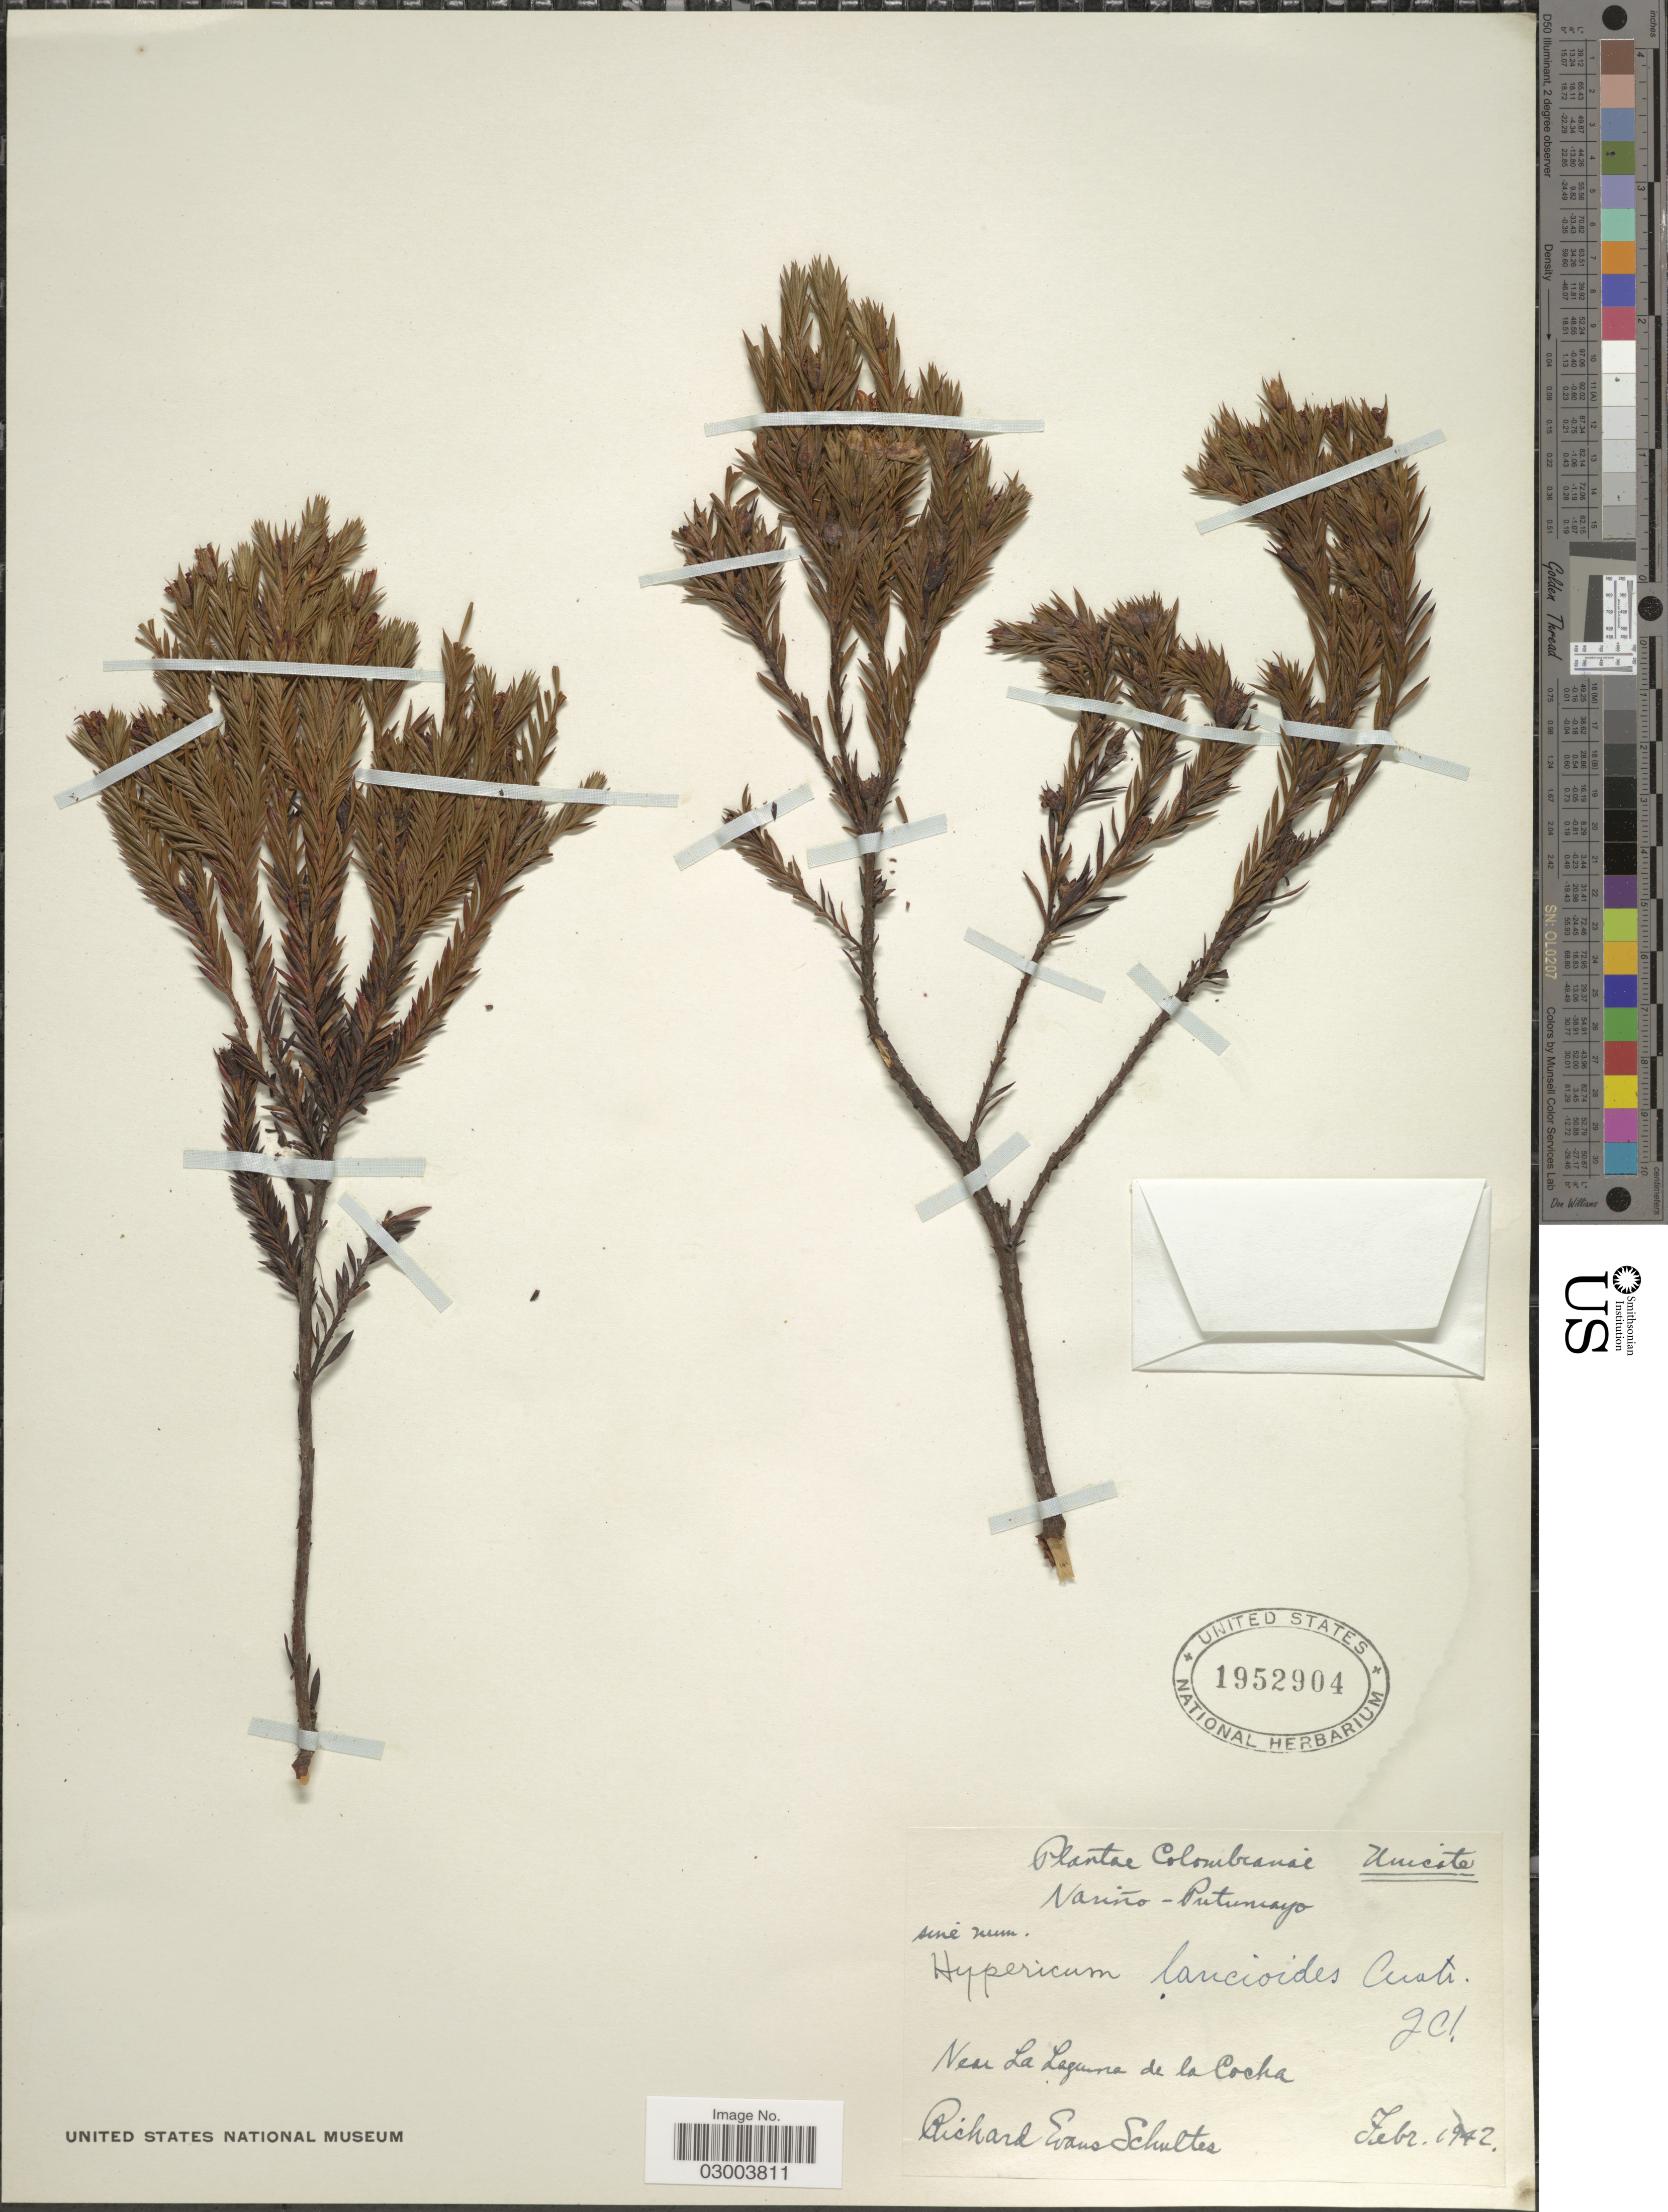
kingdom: Plantae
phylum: Tracheophyta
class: Magnoliopsida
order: Malpighiales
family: Hypericaceae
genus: Hypericum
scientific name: Hypericum lancioides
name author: Cuatrec.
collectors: R. E. Schultes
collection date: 1942-02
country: Colombia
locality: Nariño-Putumayo, Near La Laguna de la Cocha.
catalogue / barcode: US 1952904